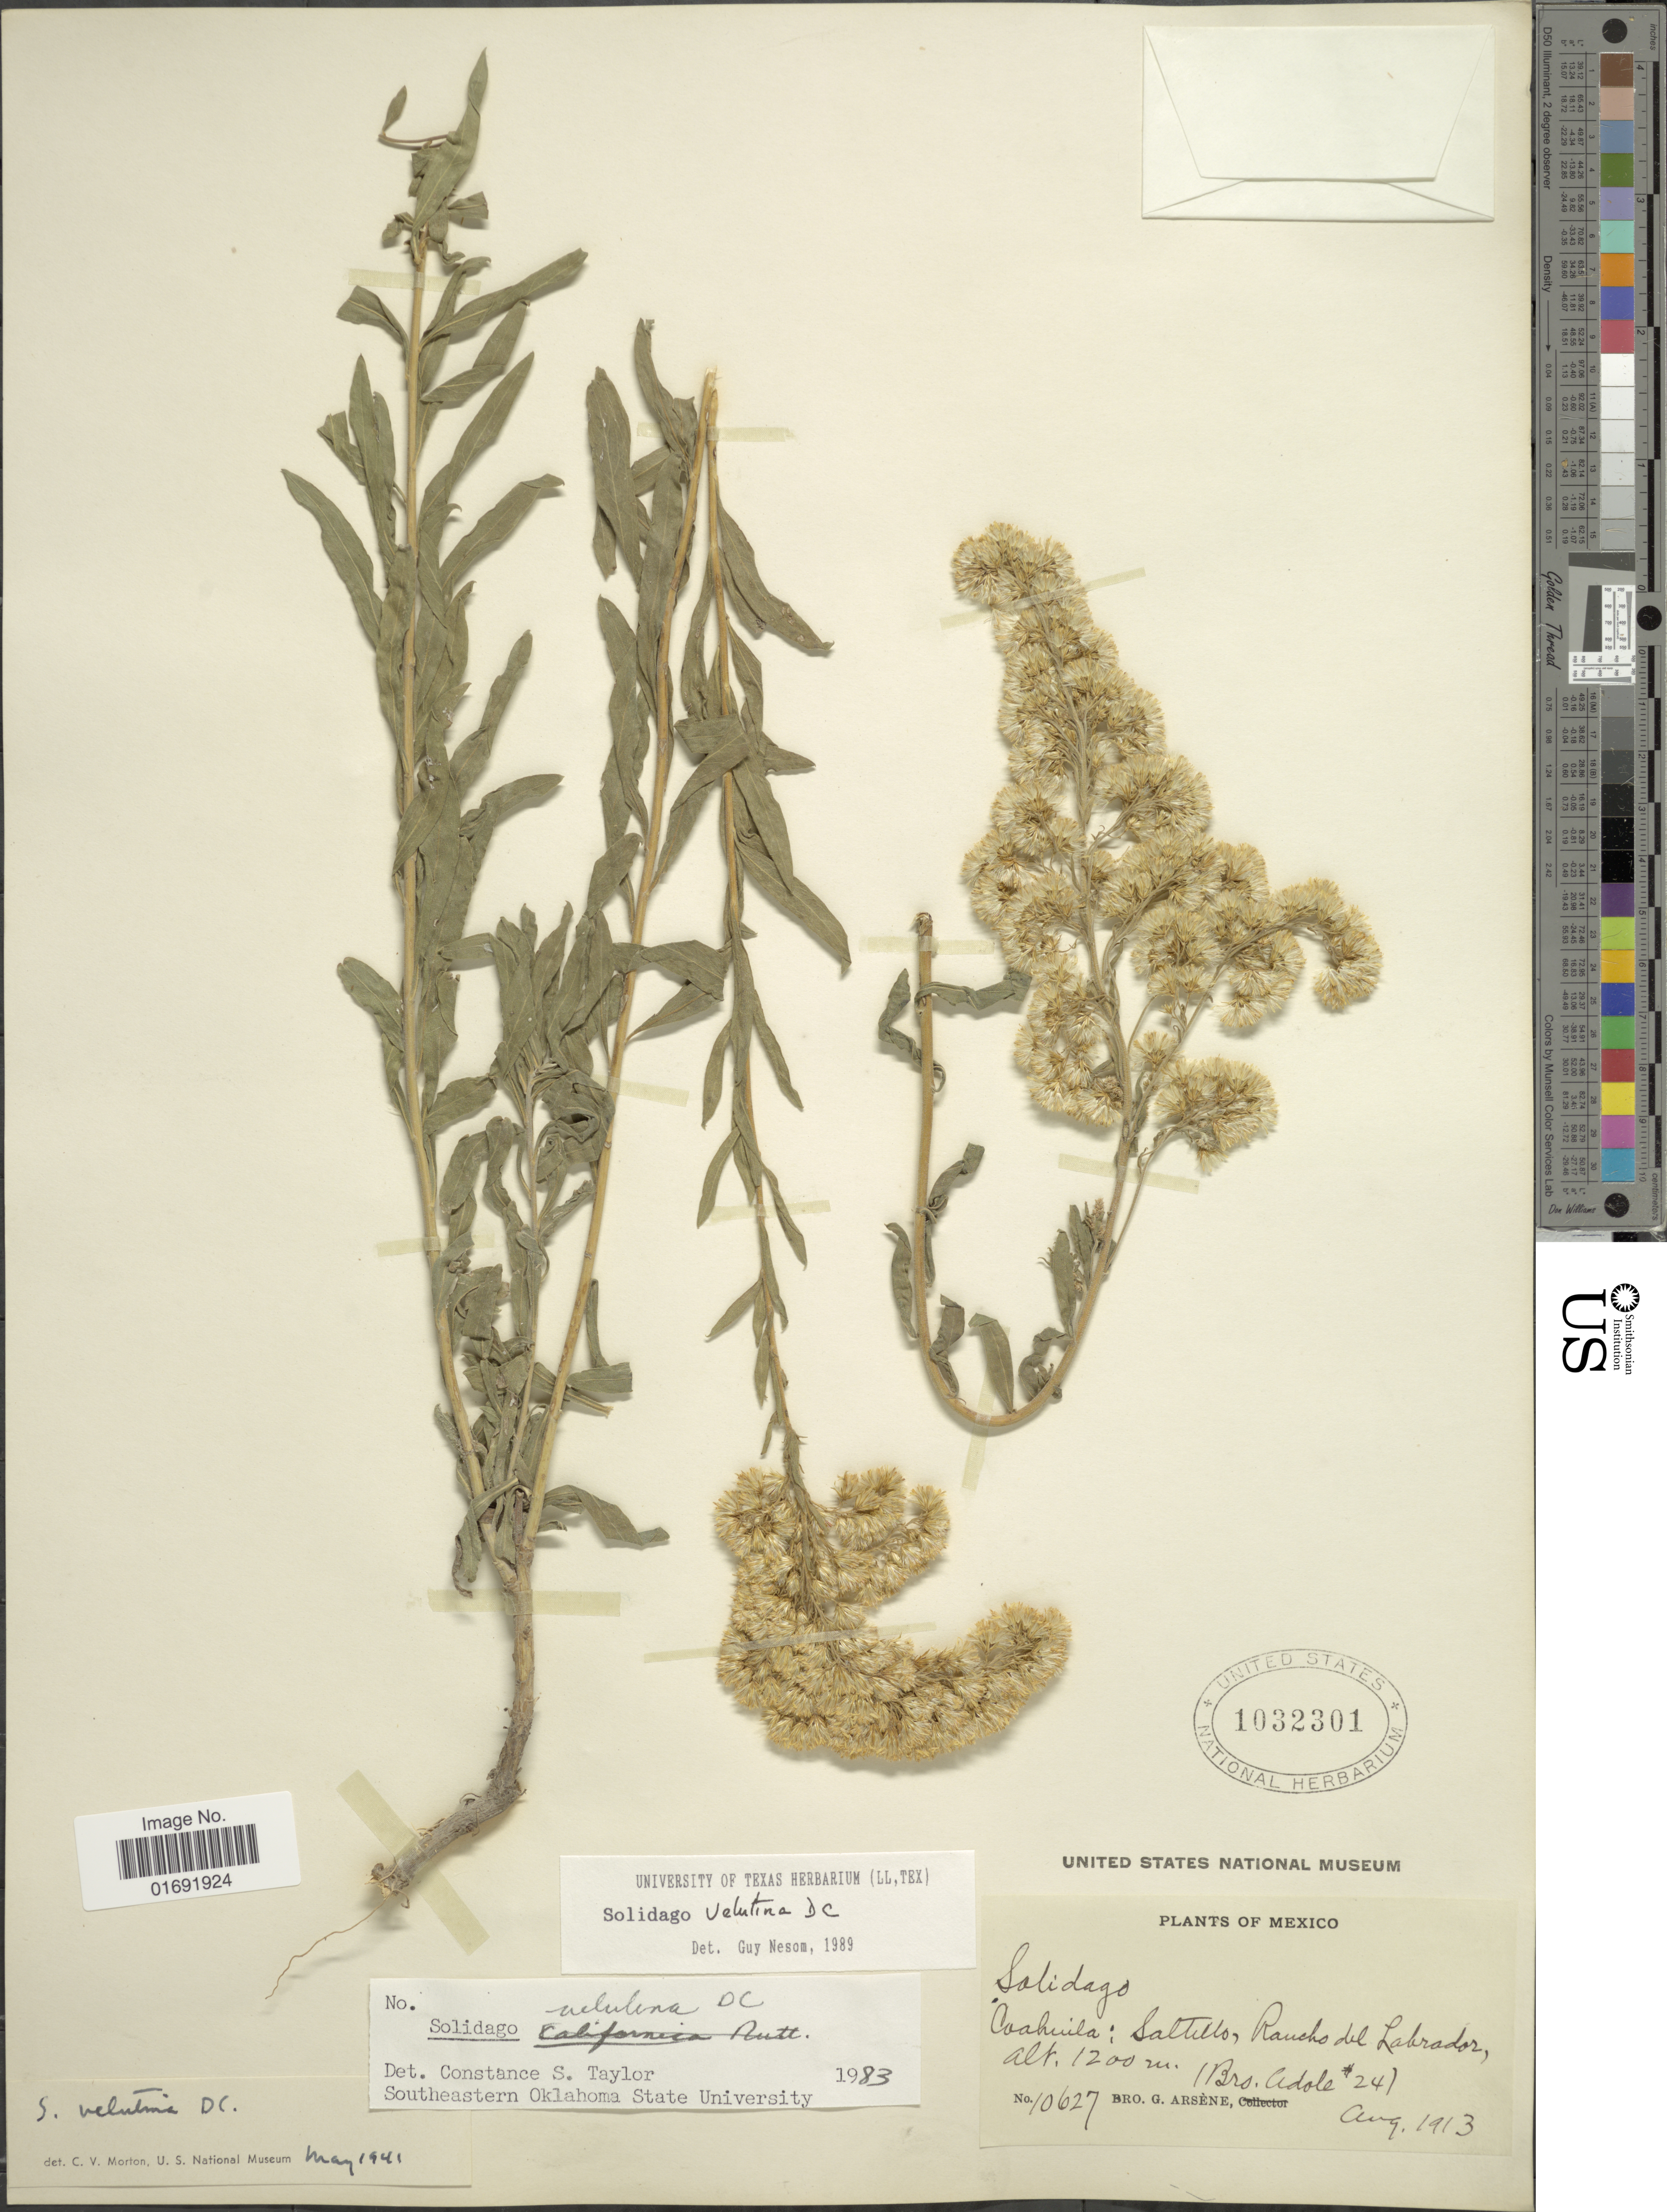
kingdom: Plantae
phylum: Tracheophyta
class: Magnoliopsida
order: Asterales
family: Asteraceae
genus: Solidago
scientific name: Solidago velutina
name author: DC.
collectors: Bro. G. Arsène & Bro. Adole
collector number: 10627/24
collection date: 1913-08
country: Mexico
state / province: Coahuila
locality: Saltillo, Rancho del Labrador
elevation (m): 1200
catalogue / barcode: US 1032301